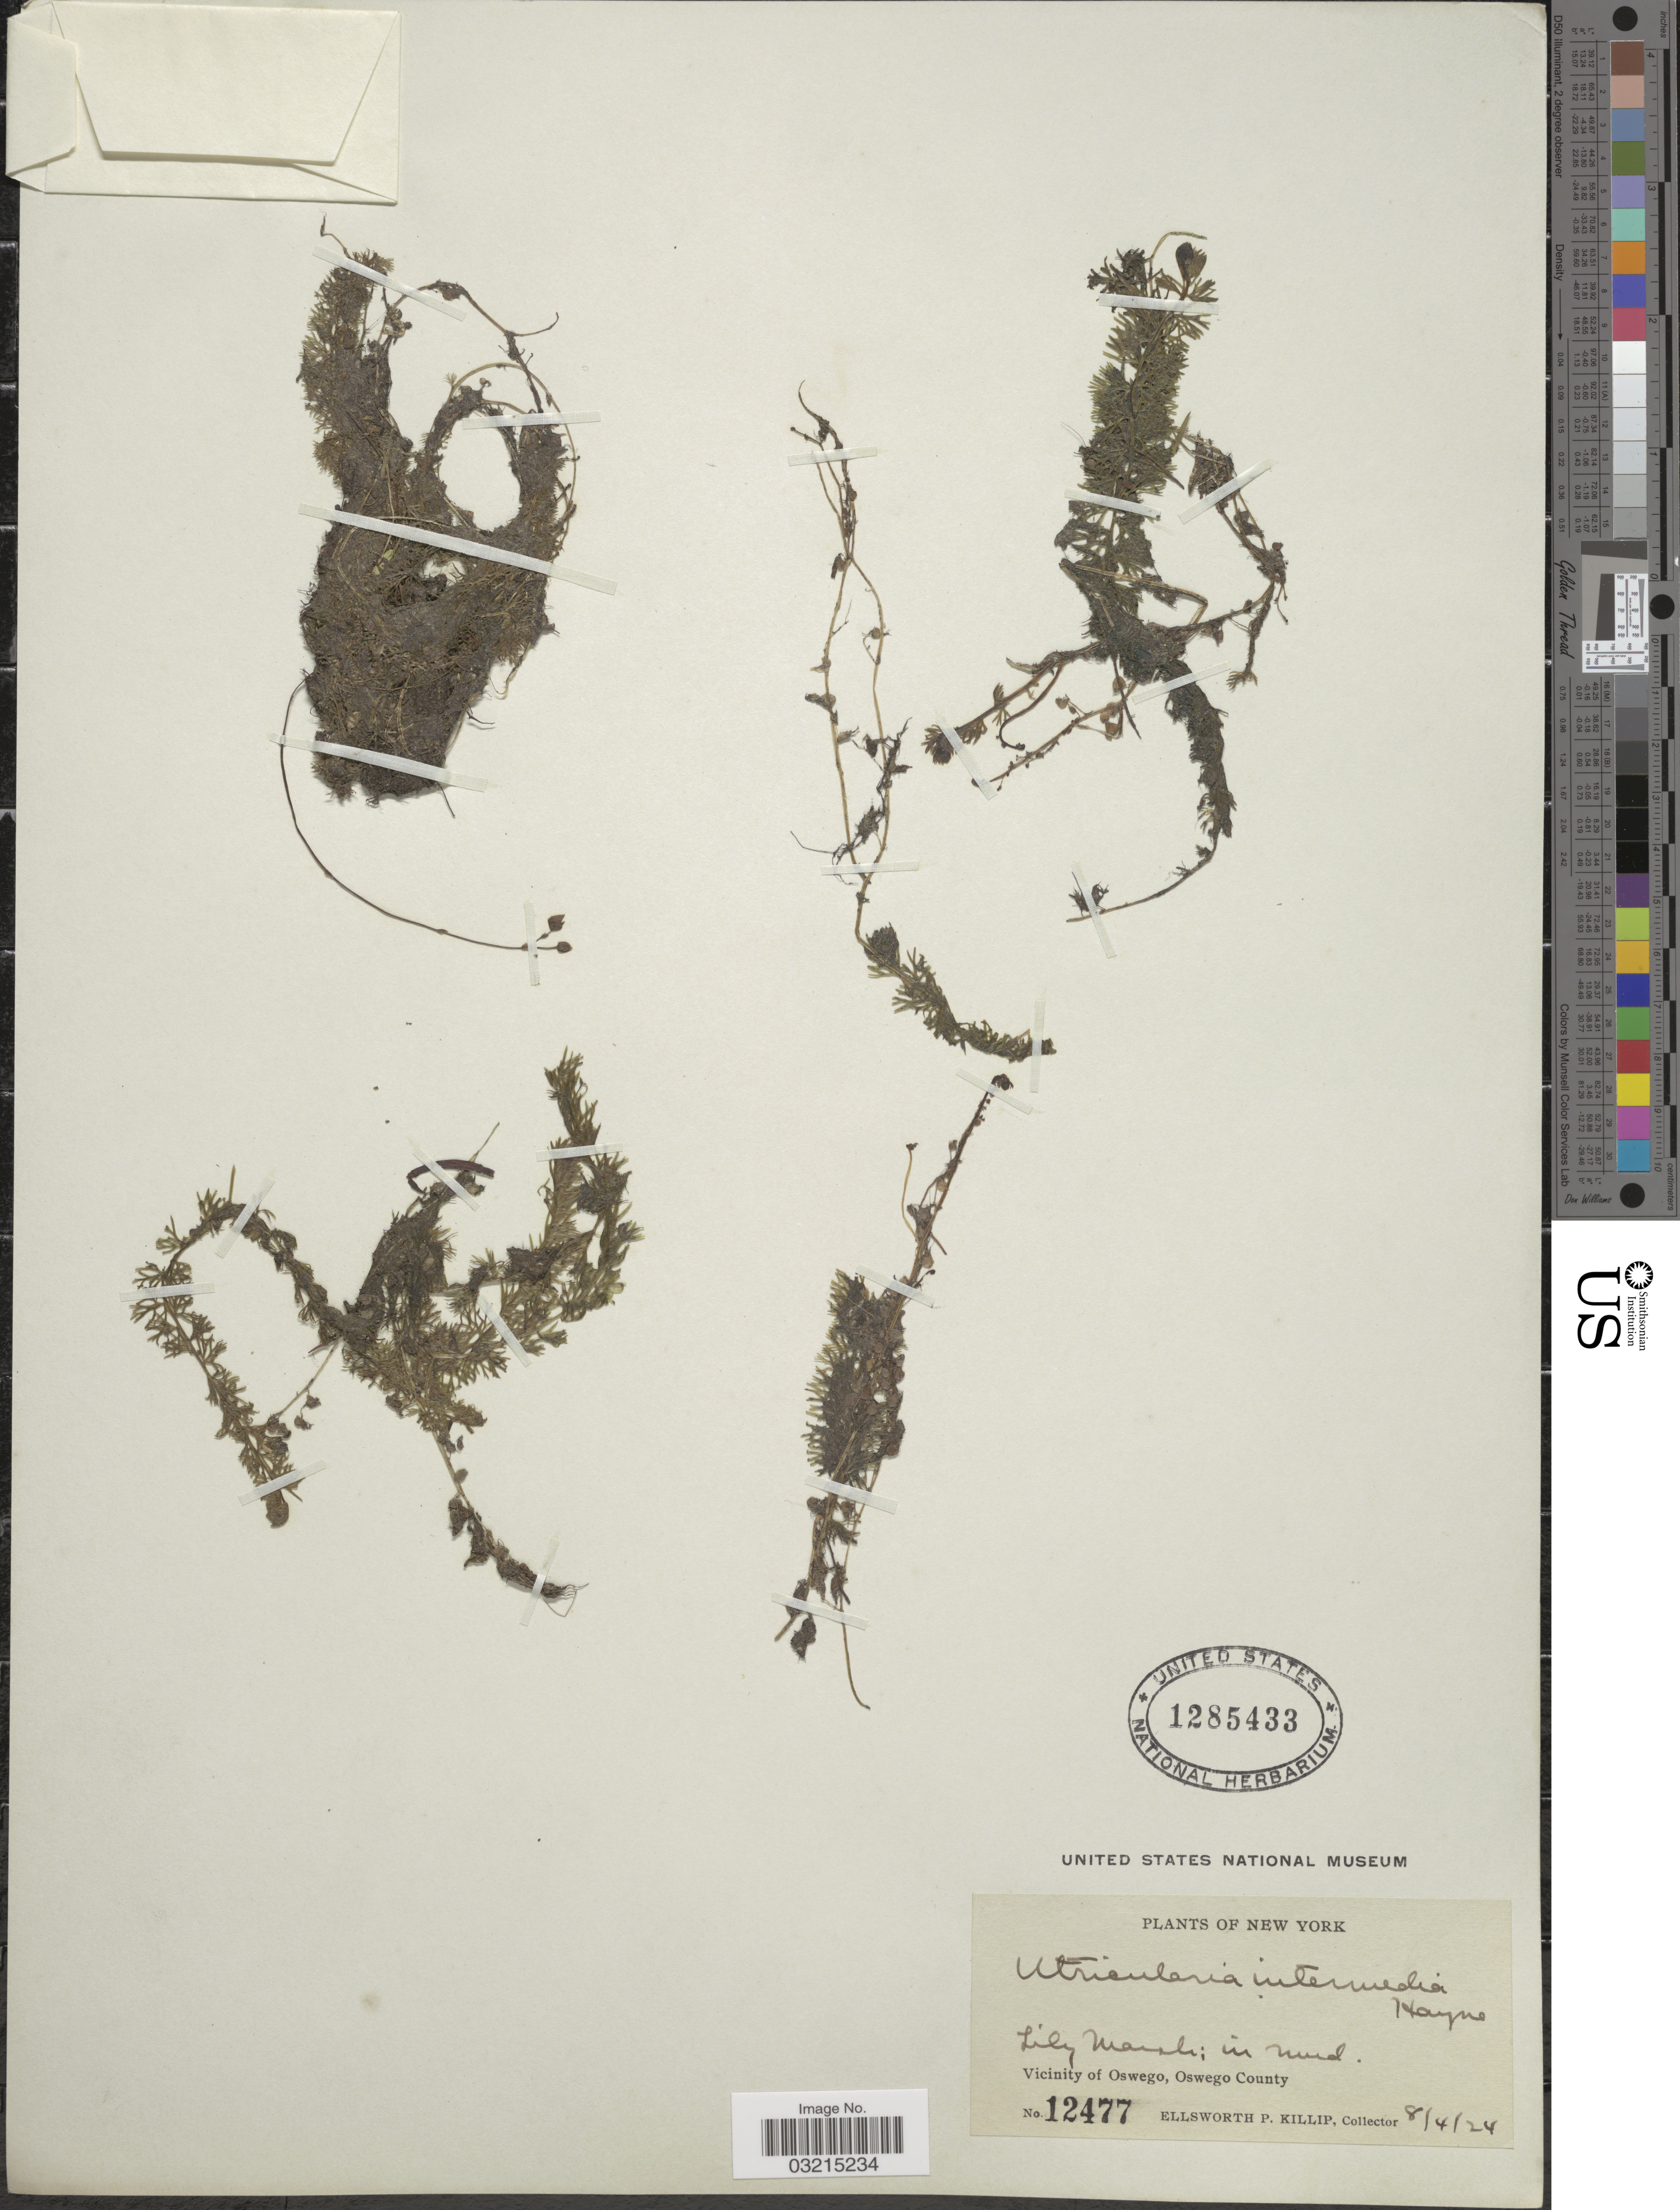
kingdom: Plantae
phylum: Tracheophyta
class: Magnoliopsida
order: Lamiales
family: Lentibulariaceae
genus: Utricularia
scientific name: Utricularia intermedia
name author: Hayne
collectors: E. P. Killip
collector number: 12477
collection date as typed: Transcribed d/m/y: 4/8/24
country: United States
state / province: New York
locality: Lily marsh; in mud. vicinity of Oswego, Oswego County.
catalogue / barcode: US 1285433